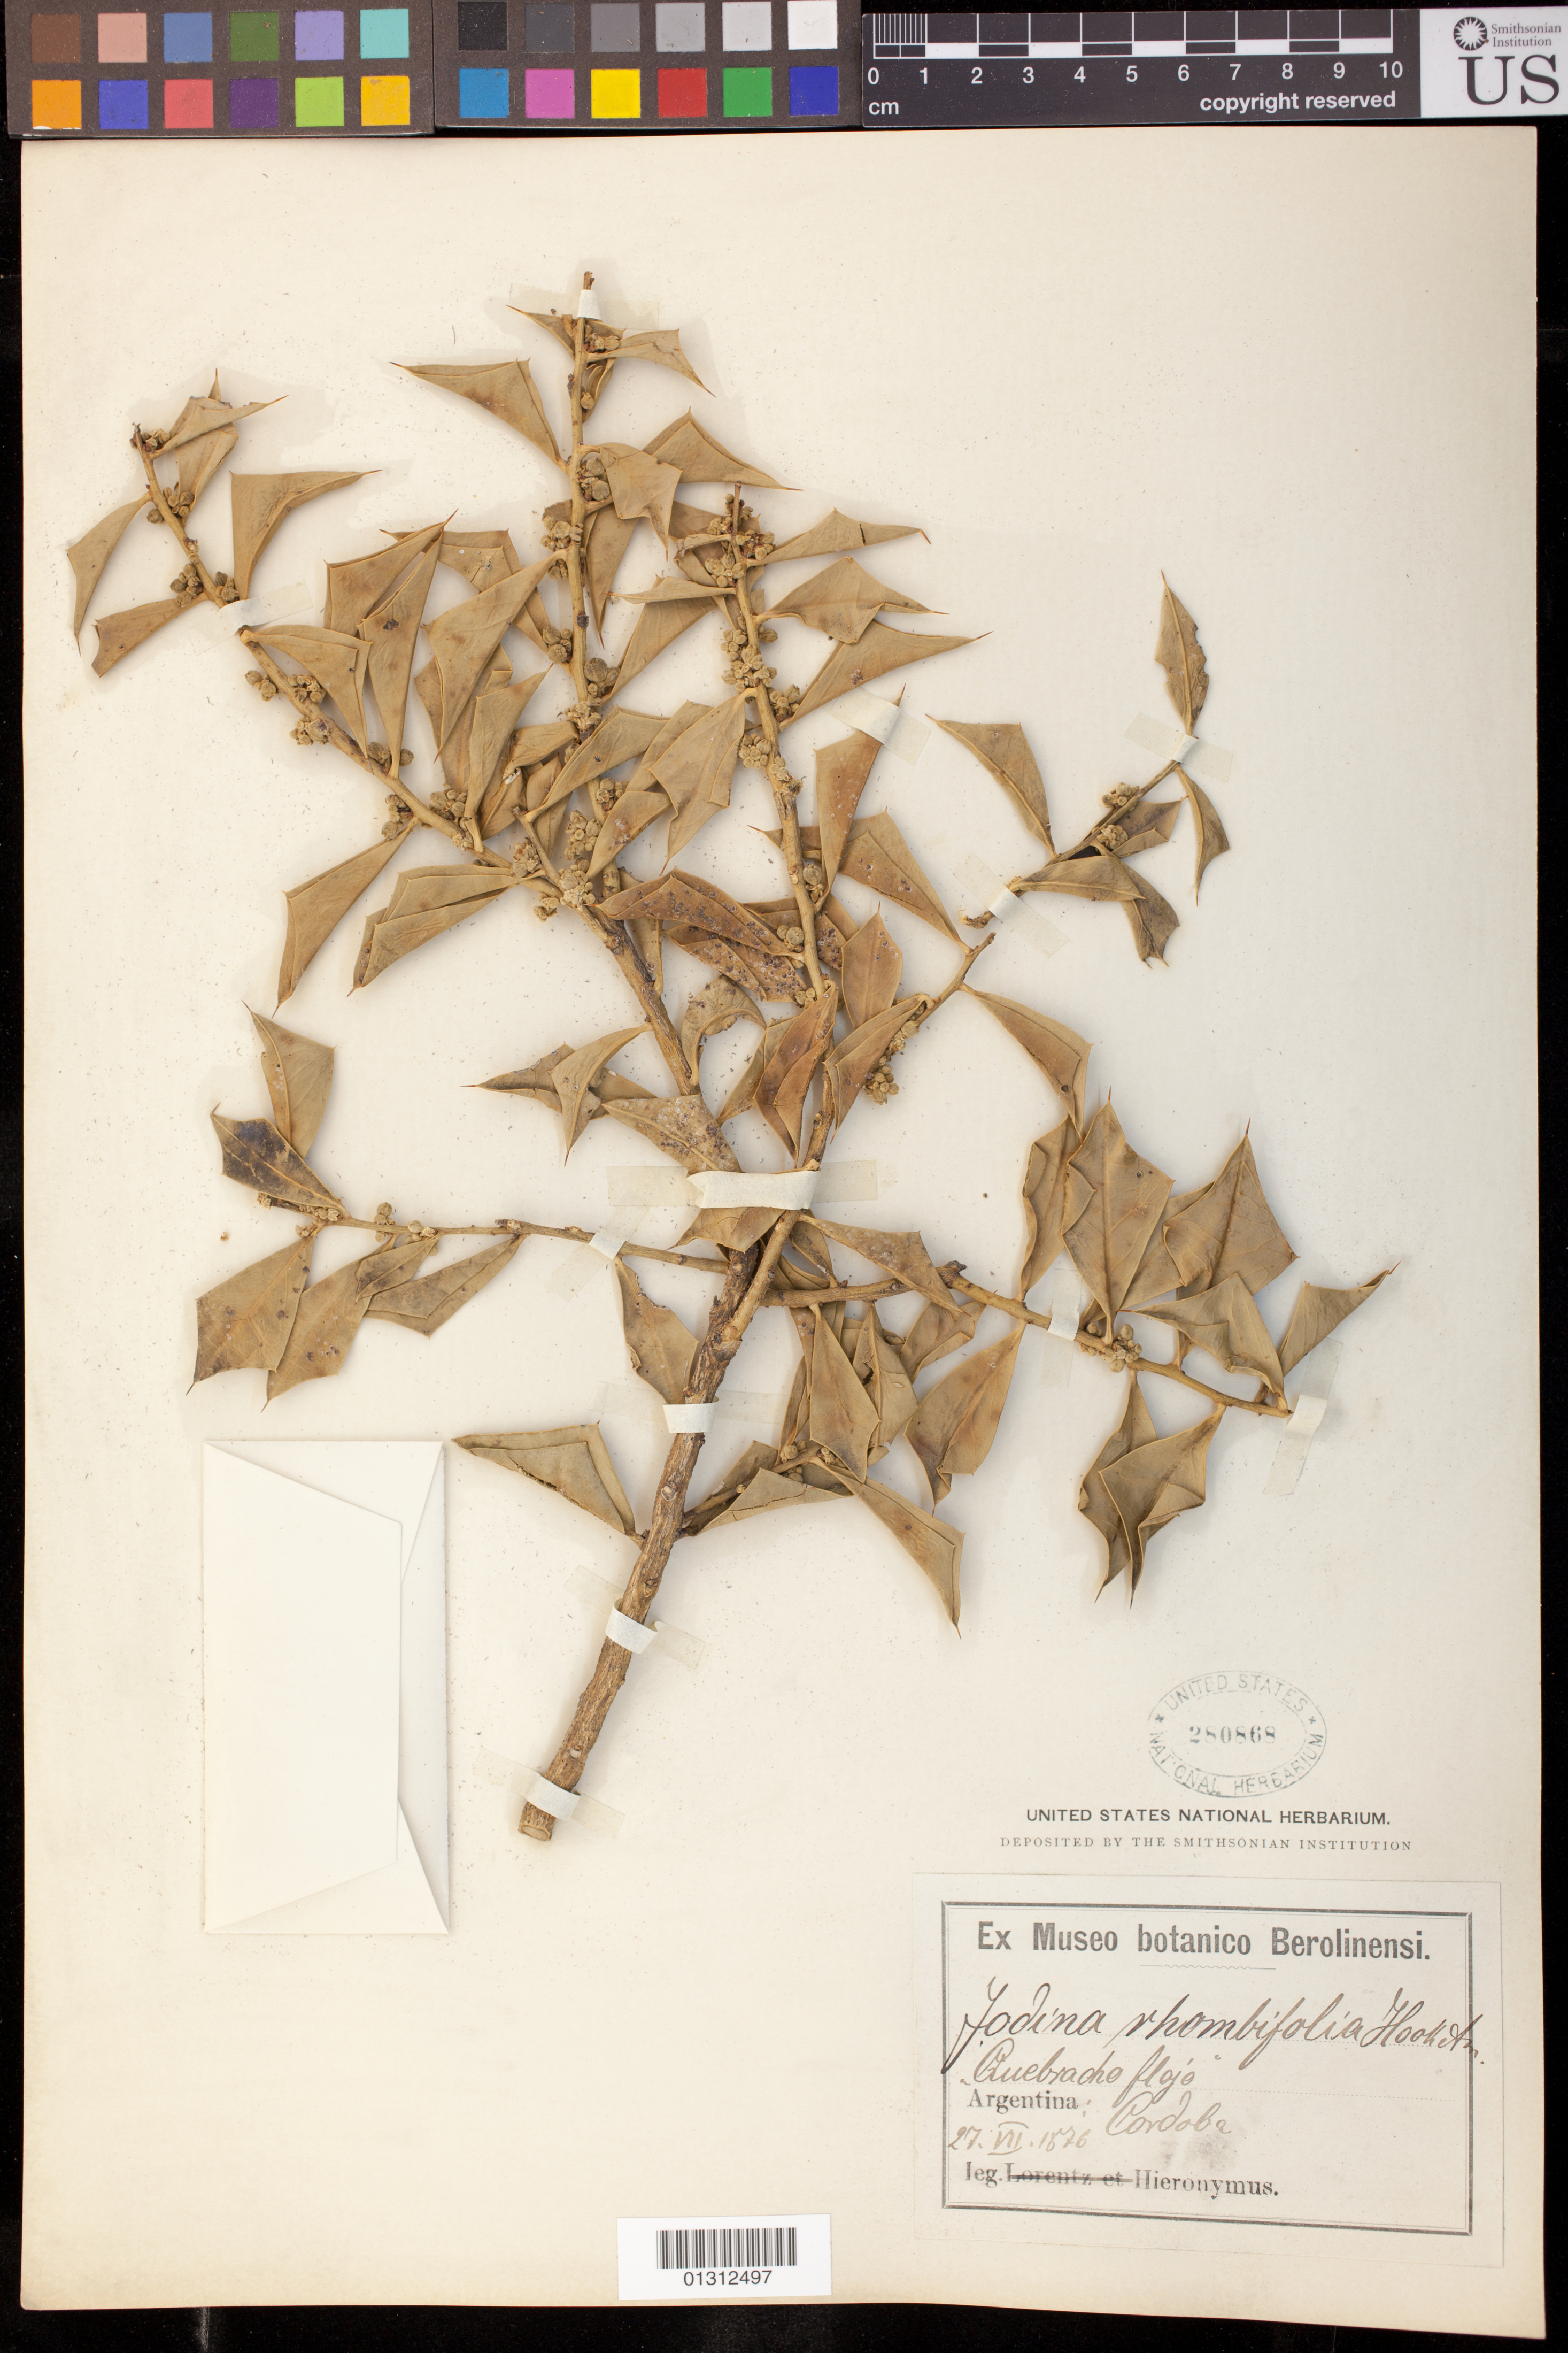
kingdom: Plantae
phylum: Tracheophyta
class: Magnoliopsida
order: Santalales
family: Cervantesiaceae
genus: Jodina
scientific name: Jodina rhombifolia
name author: (Hook. & Arn.) Reissek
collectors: -. Hieronymus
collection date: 1876-07-27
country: Argentina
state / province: Cordoba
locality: Quebracho flojo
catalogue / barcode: US 280868